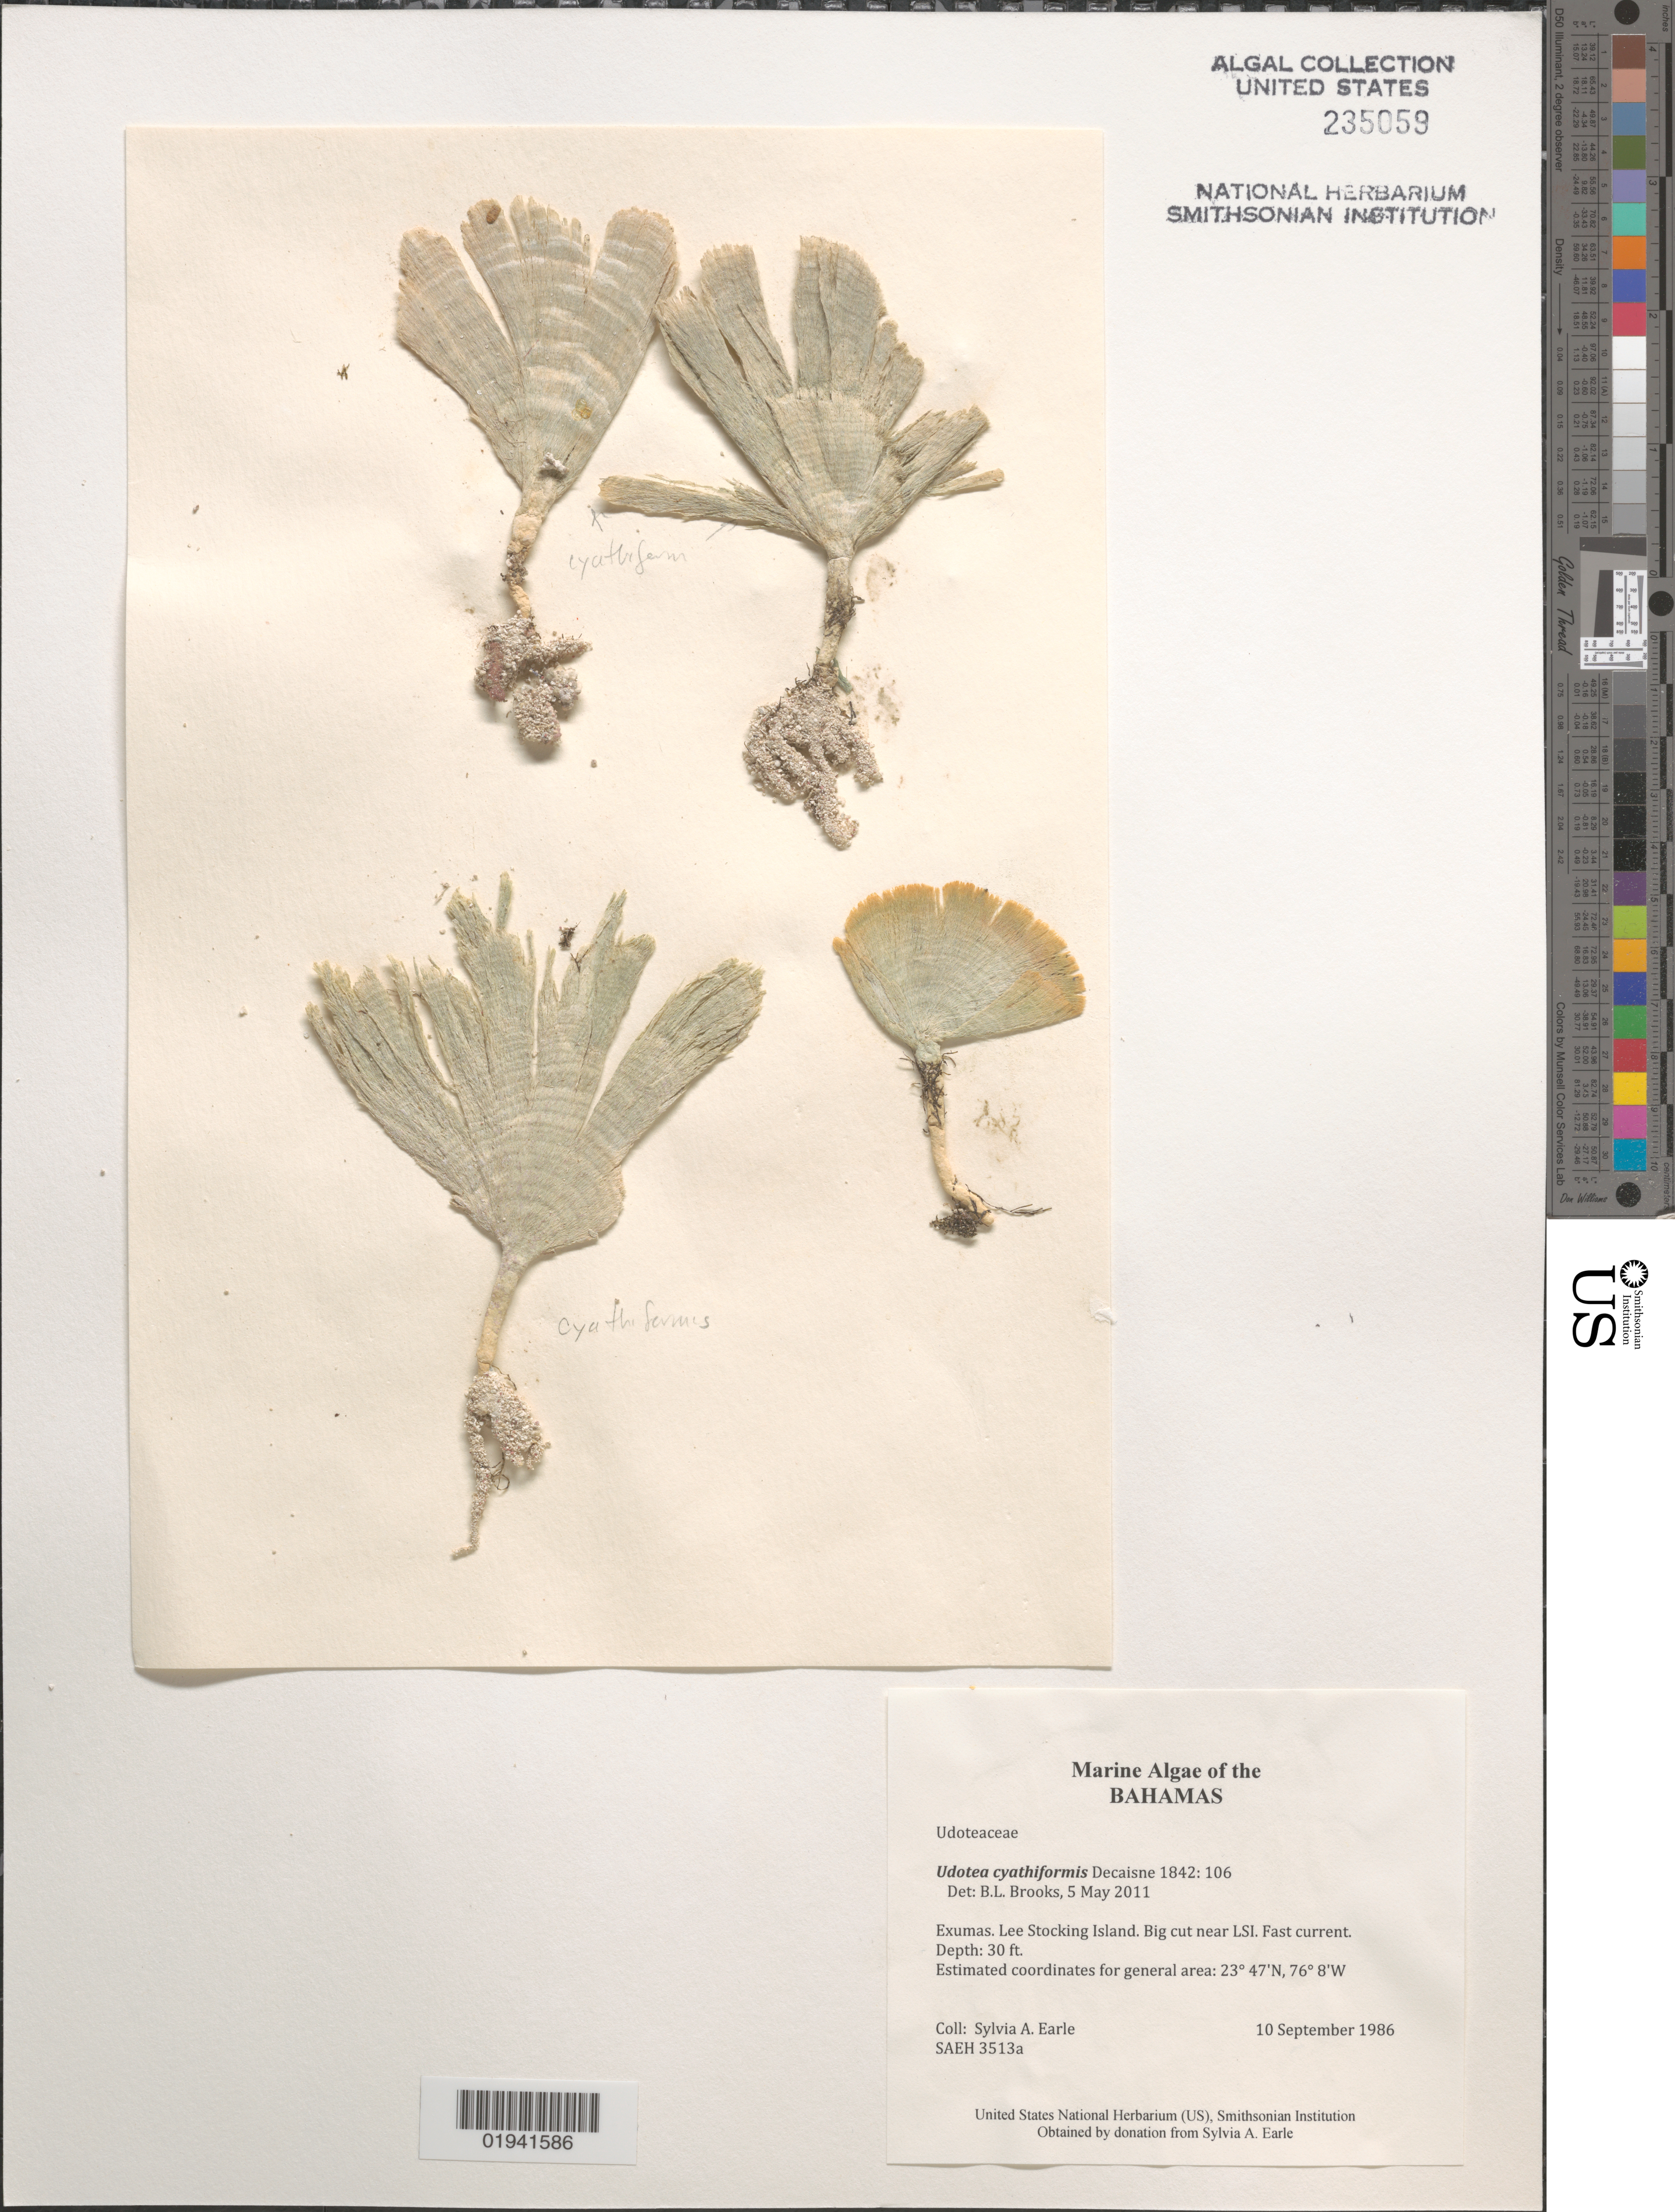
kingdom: Plantae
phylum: Chlorophyta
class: Ulvophyceae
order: Bryopsidales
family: Udoteaceae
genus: Udotea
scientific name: Udotea cyathiformis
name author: Decne.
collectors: S. A. Earle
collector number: SAEH3513a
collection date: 1986-09-10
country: Bahamas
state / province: Exuma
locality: Exumas. Lee Stocking Island. Big cut near LSI. Fast current.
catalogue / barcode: US 235059